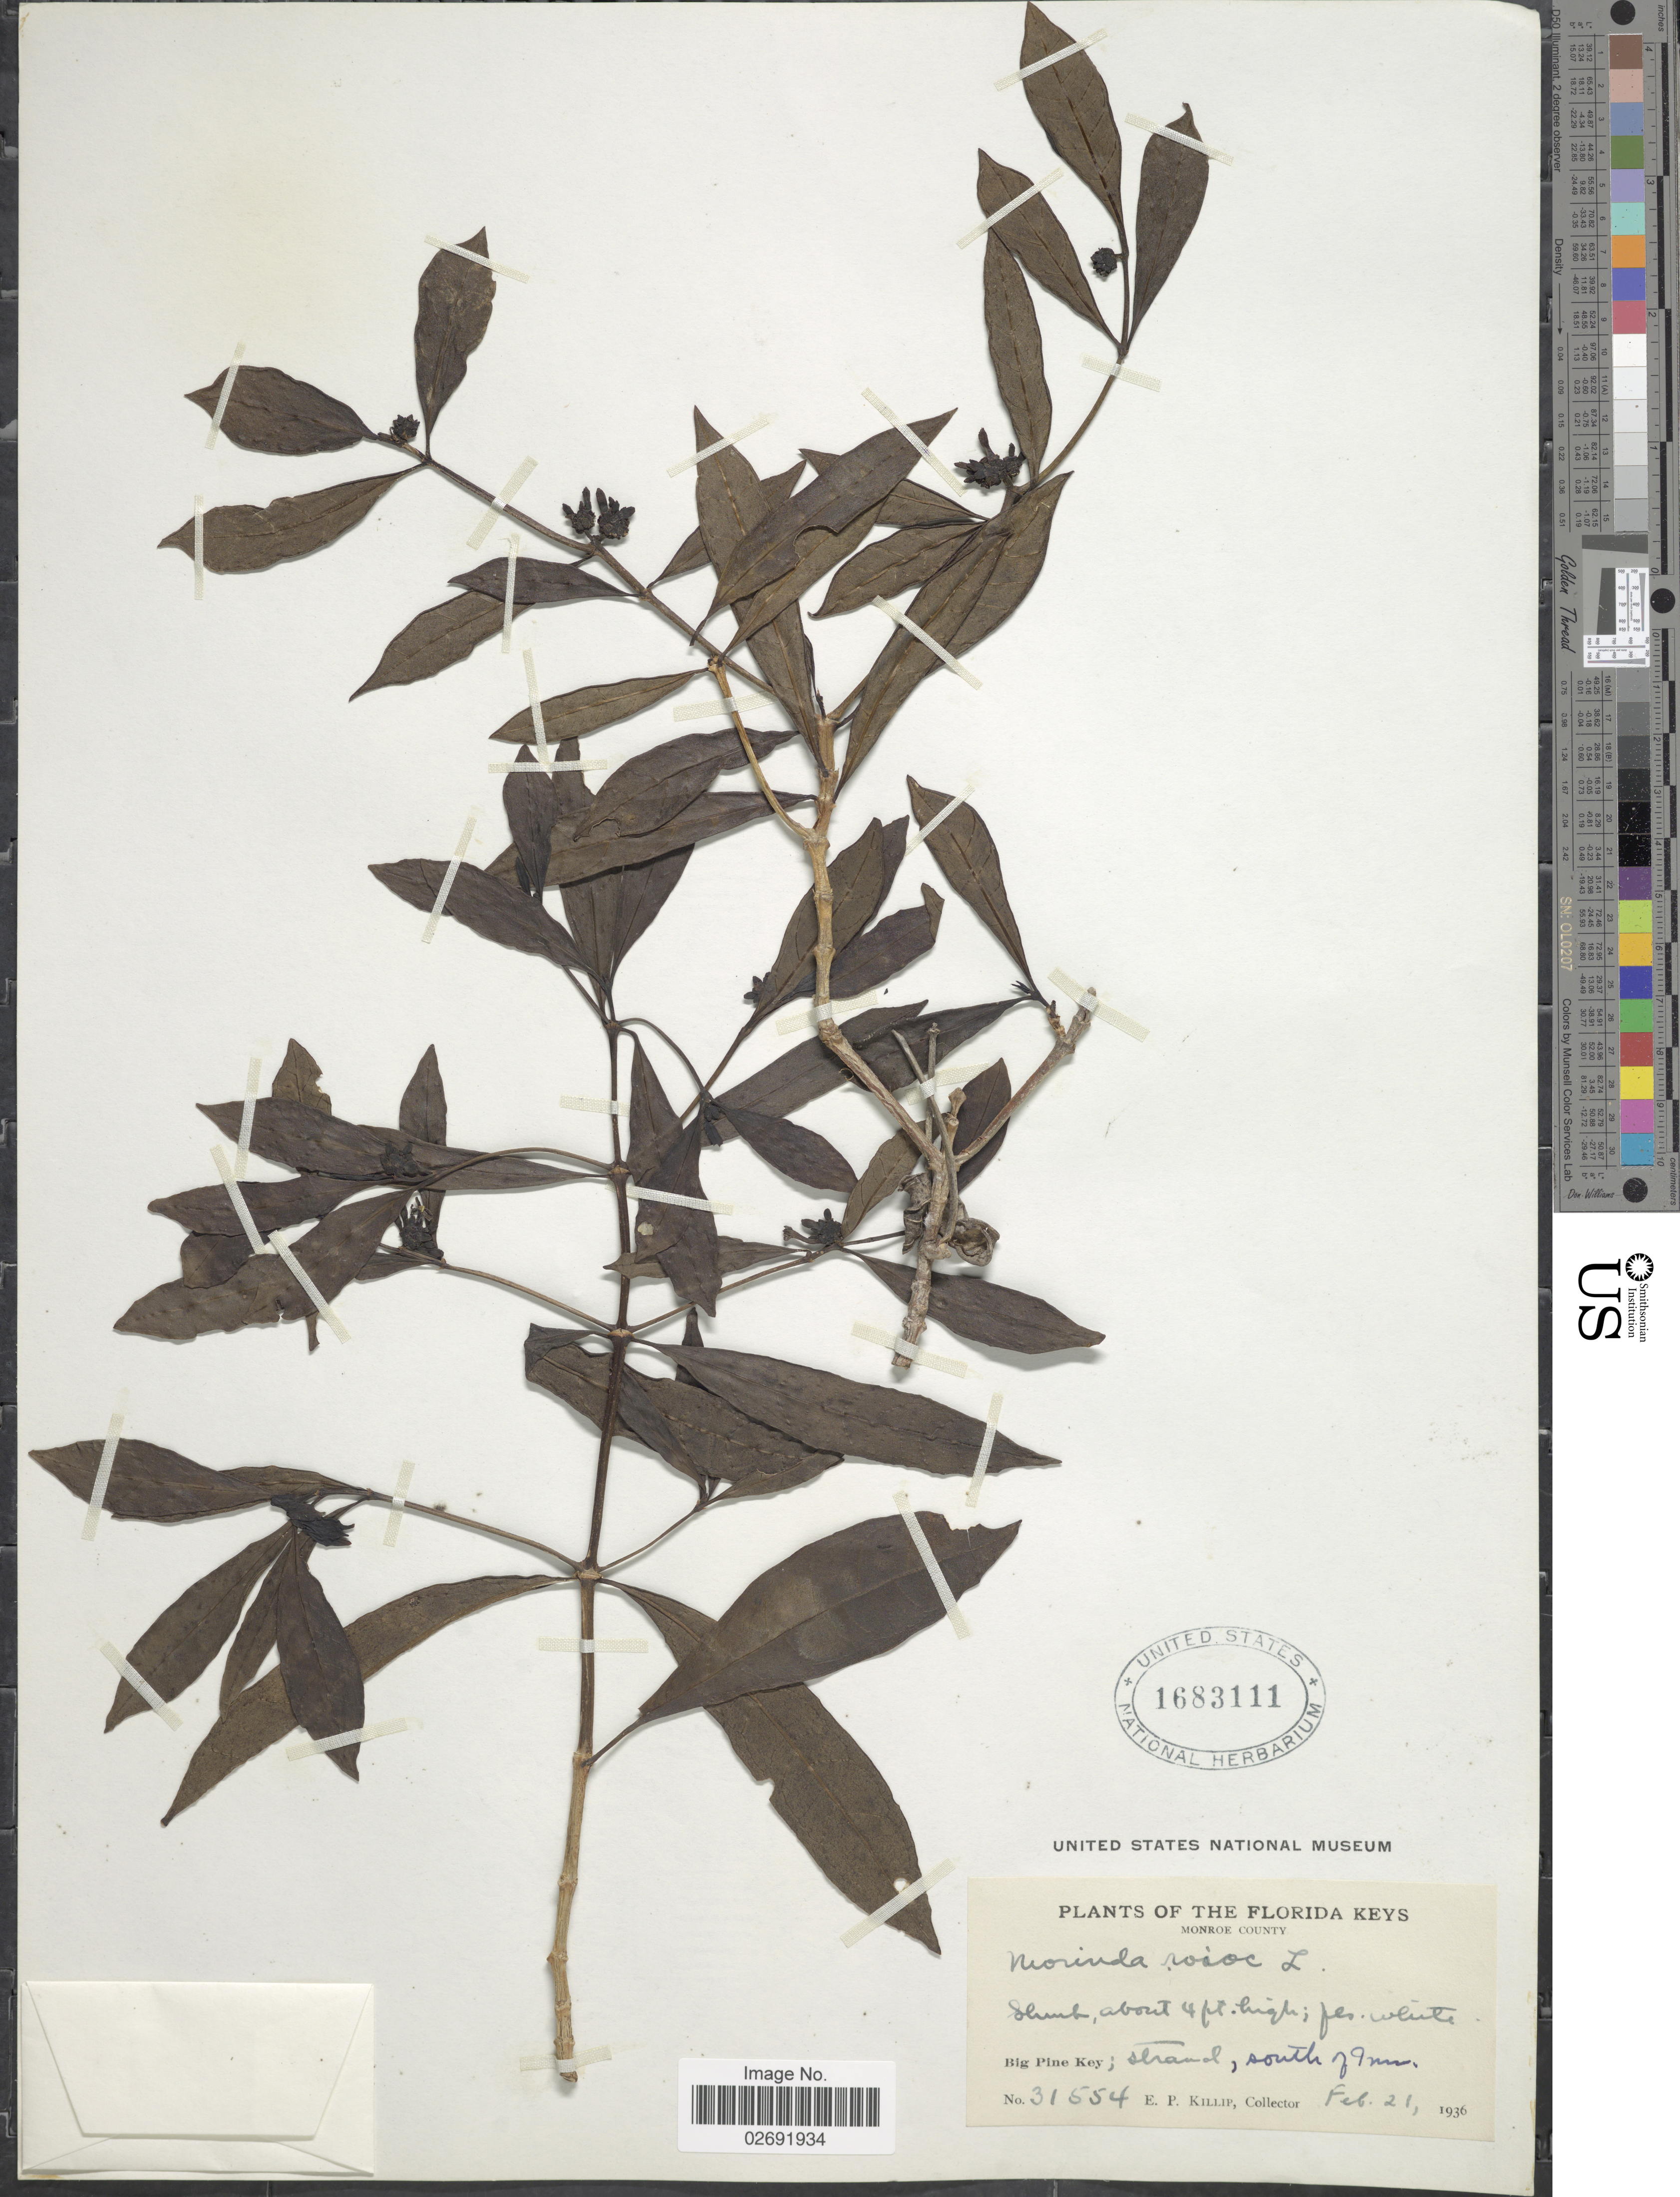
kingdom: Plantae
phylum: Tracheophyta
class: Magnoliopsida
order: Gentianales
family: Rubiaceae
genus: Morinda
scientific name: Morinda royoc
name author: L.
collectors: E. P. Killip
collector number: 31554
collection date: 1936-02-21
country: United States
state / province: Florida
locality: The Florida Keys, Monroe County: Big Pine Key; strand, south of Inn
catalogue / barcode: US 1683111